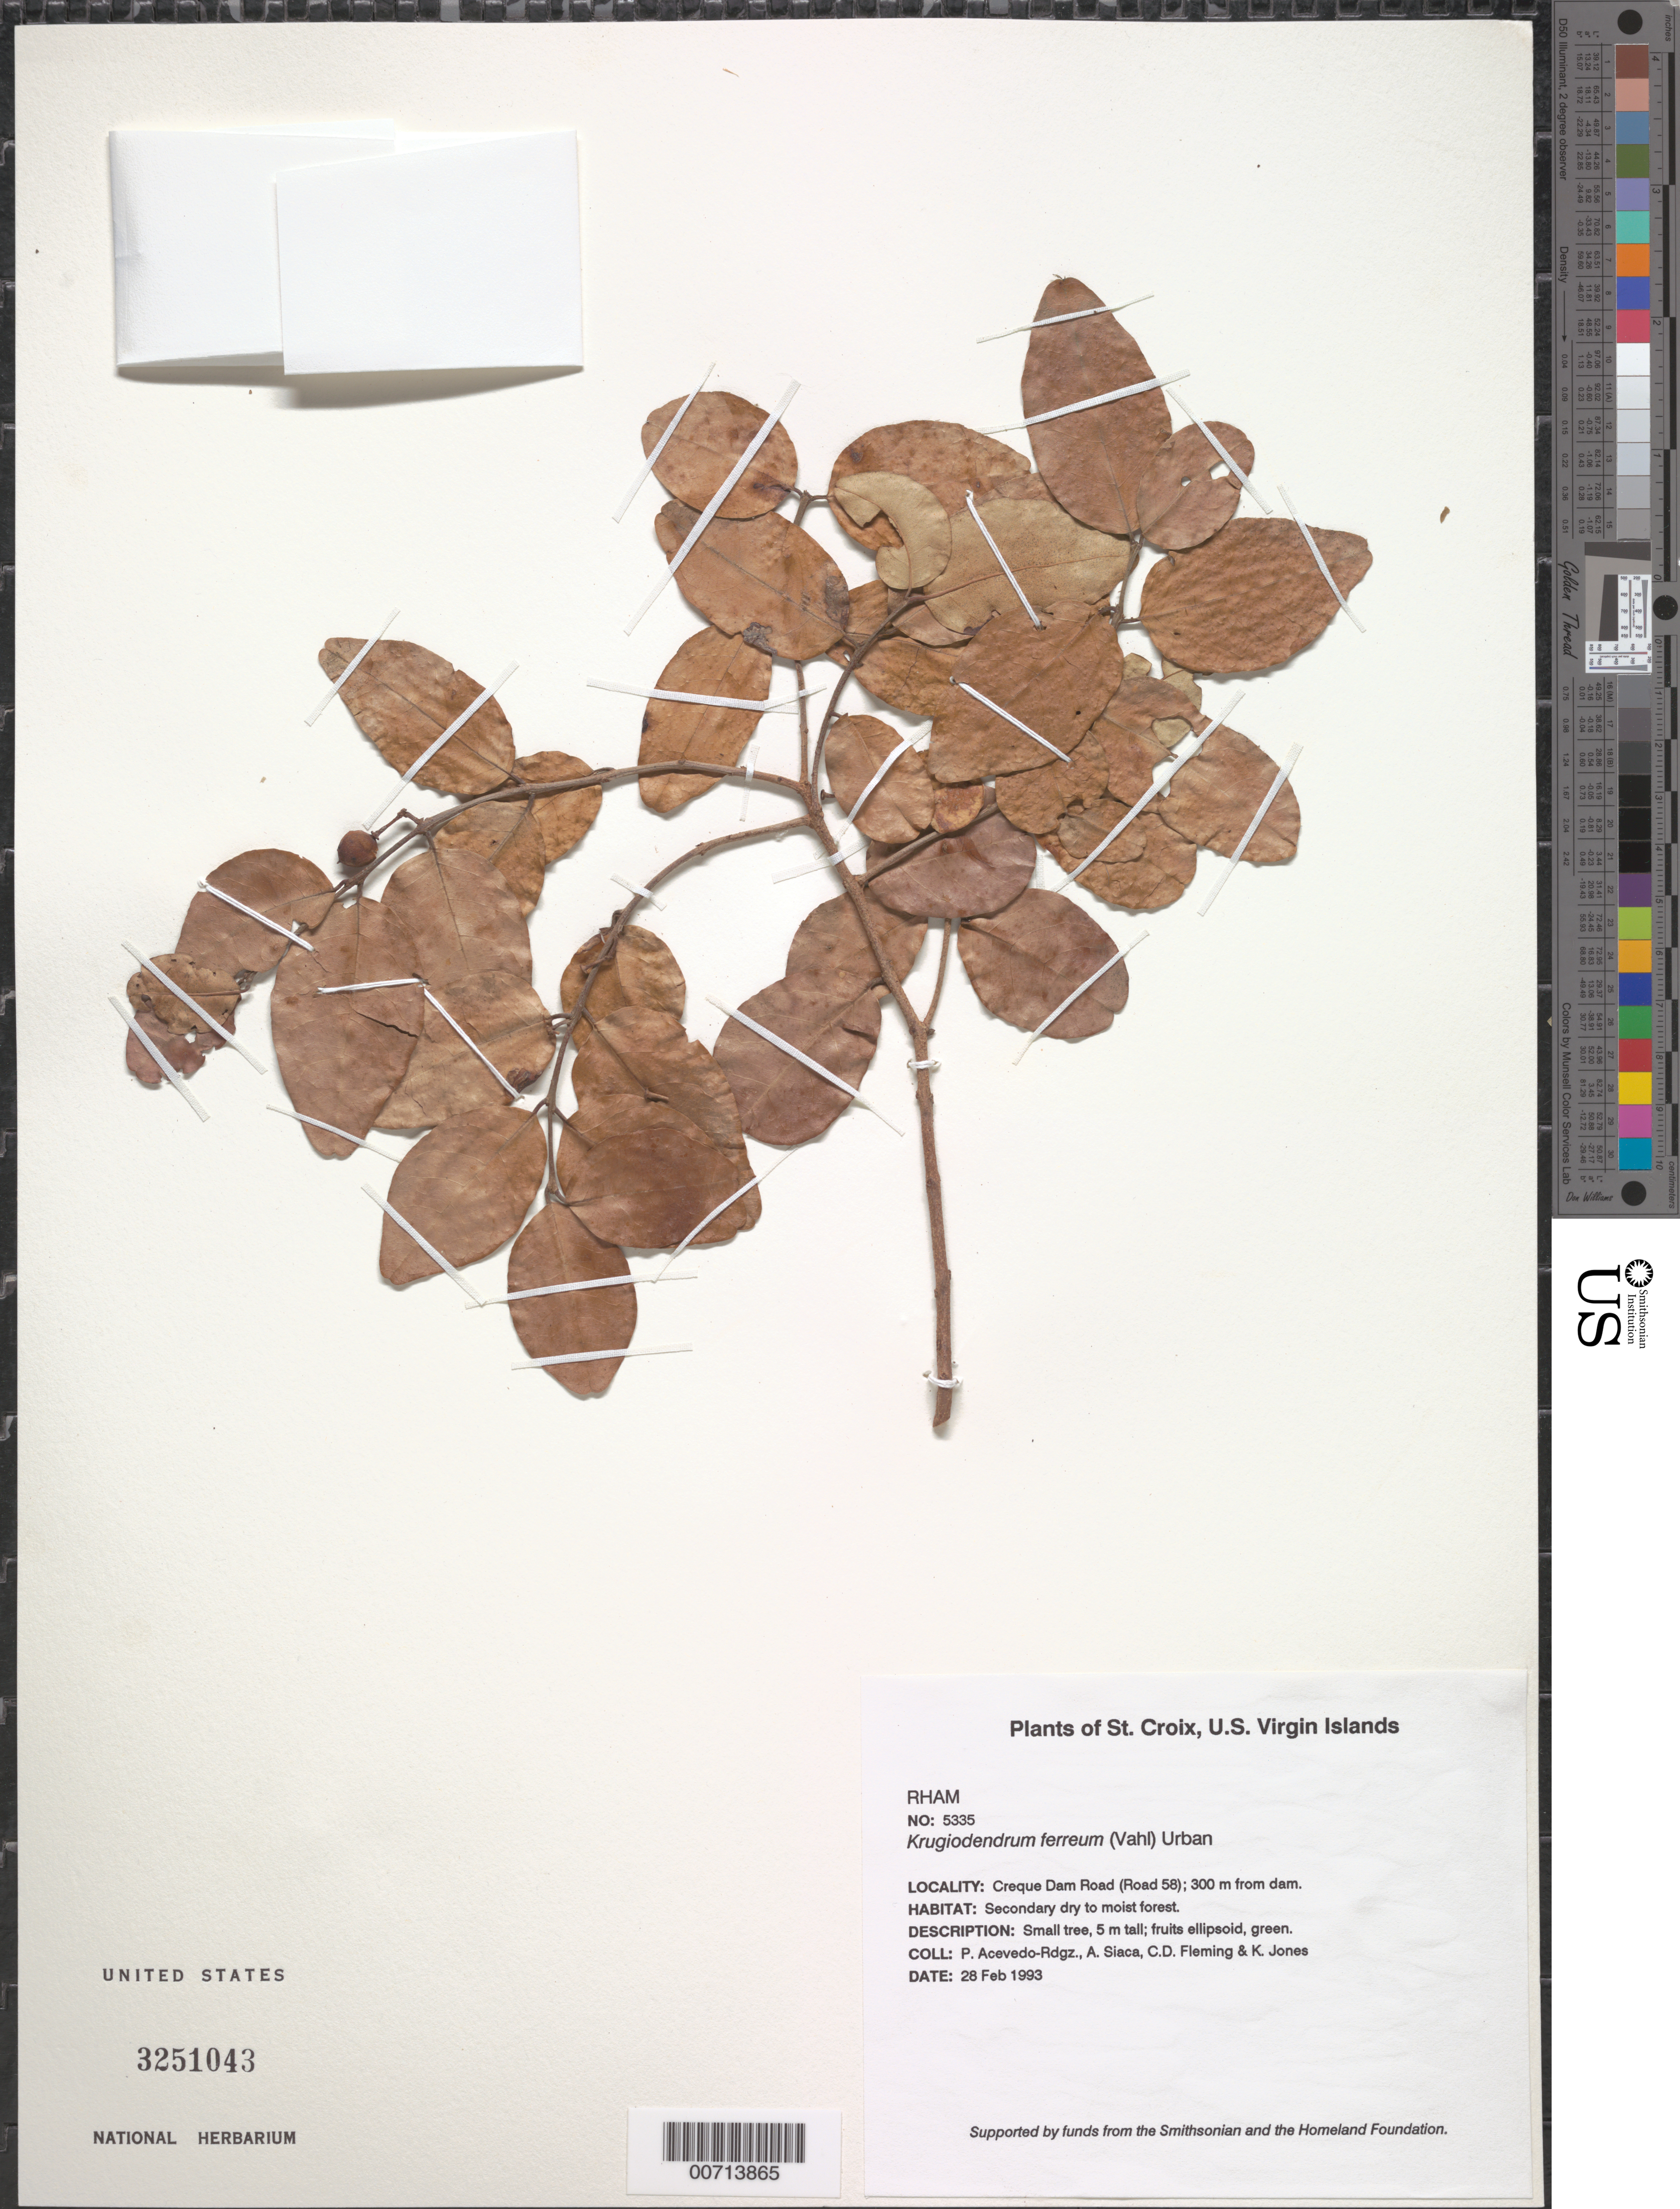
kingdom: Plantae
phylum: Tracheophyta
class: Magnoliopsida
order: Rosales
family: Rhamnaceae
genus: Krugiodendron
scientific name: Krugiodendron ferreum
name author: (Vahl) Urb.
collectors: P. Acevedo-Rodr., A. Siaca, C. Fleming & K. Jones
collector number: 5335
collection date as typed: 28 Feb 1993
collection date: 1993-02-28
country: U.S. Virgin Islands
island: St. Croix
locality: Creque Dam Road (Road 58); 300 m from dam.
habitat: Secondary dry to moist forest.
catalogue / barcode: US 3251043